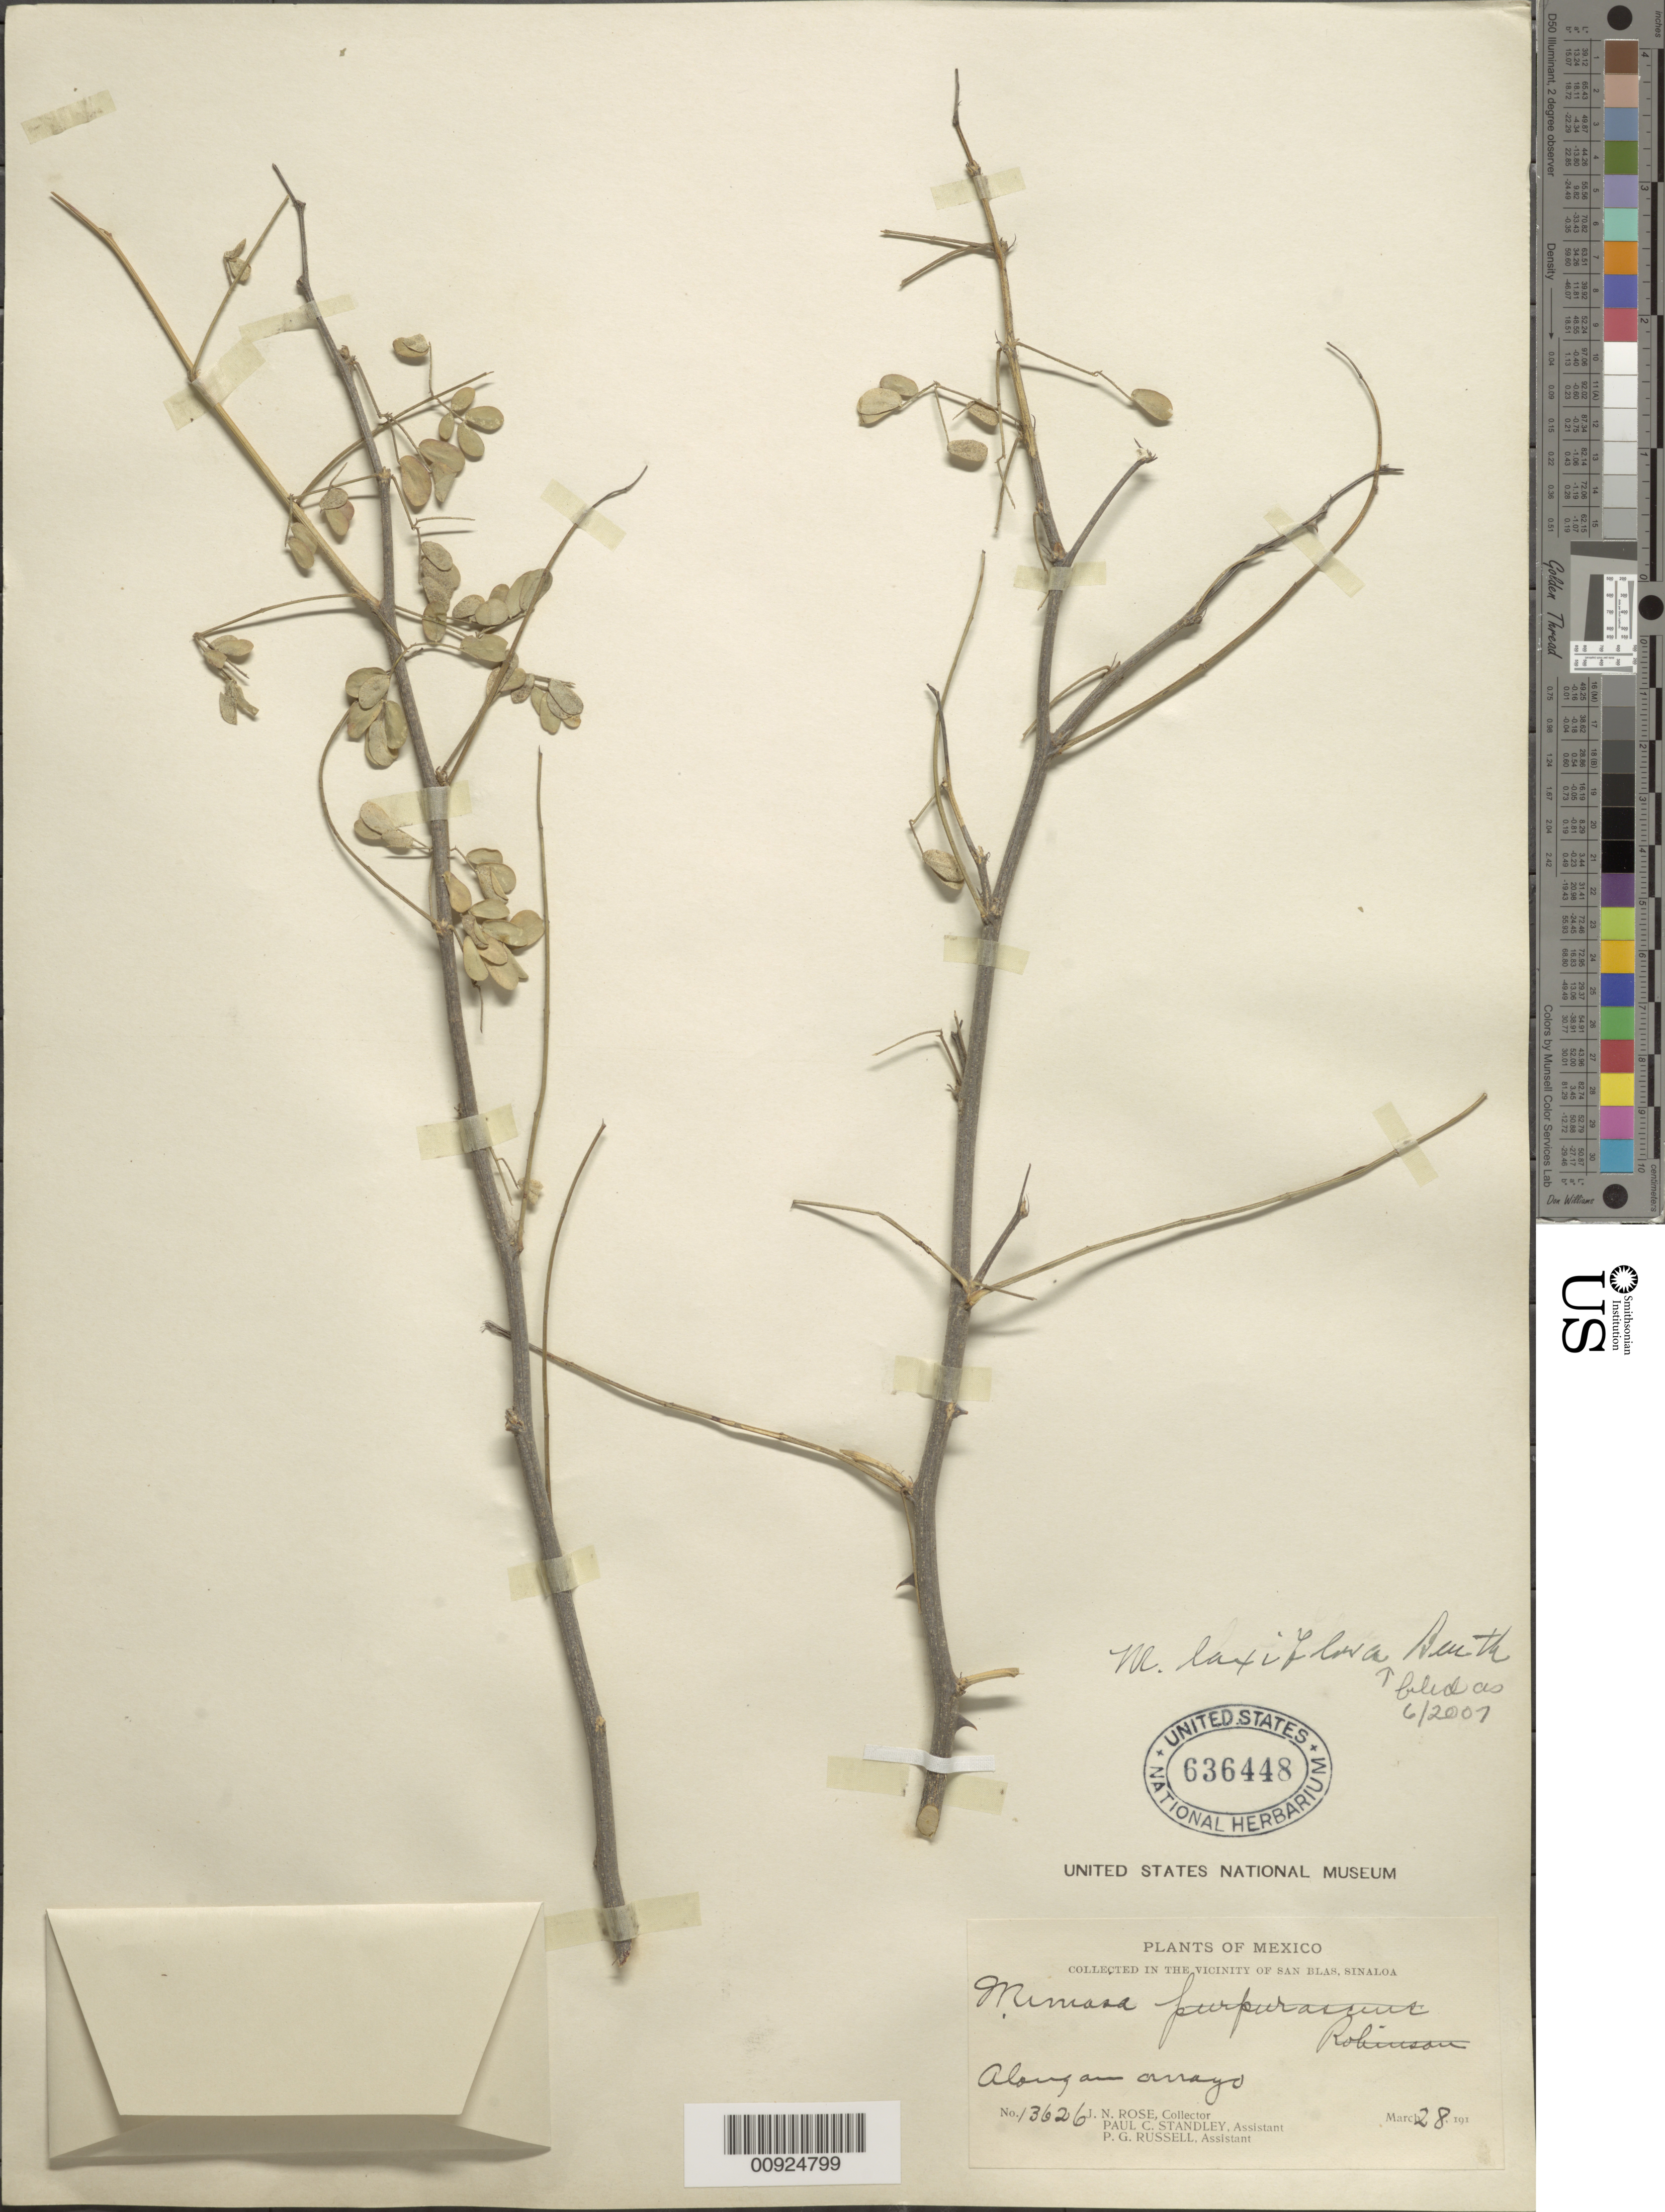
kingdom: Plantae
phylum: Tracheophyta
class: Magnoliopsida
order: Fabales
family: Fabaceae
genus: Mimosa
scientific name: Mimosa laxiflora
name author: Benth.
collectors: J. N. Rose, P. C. Standley & P. G. Russell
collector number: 13626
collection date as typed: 28 Mar 191-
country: Mexico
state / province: Sinaloa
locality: In the vicinity of San Blas, Sinaloa.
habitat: Along an arroyo.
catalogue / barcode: US 636448